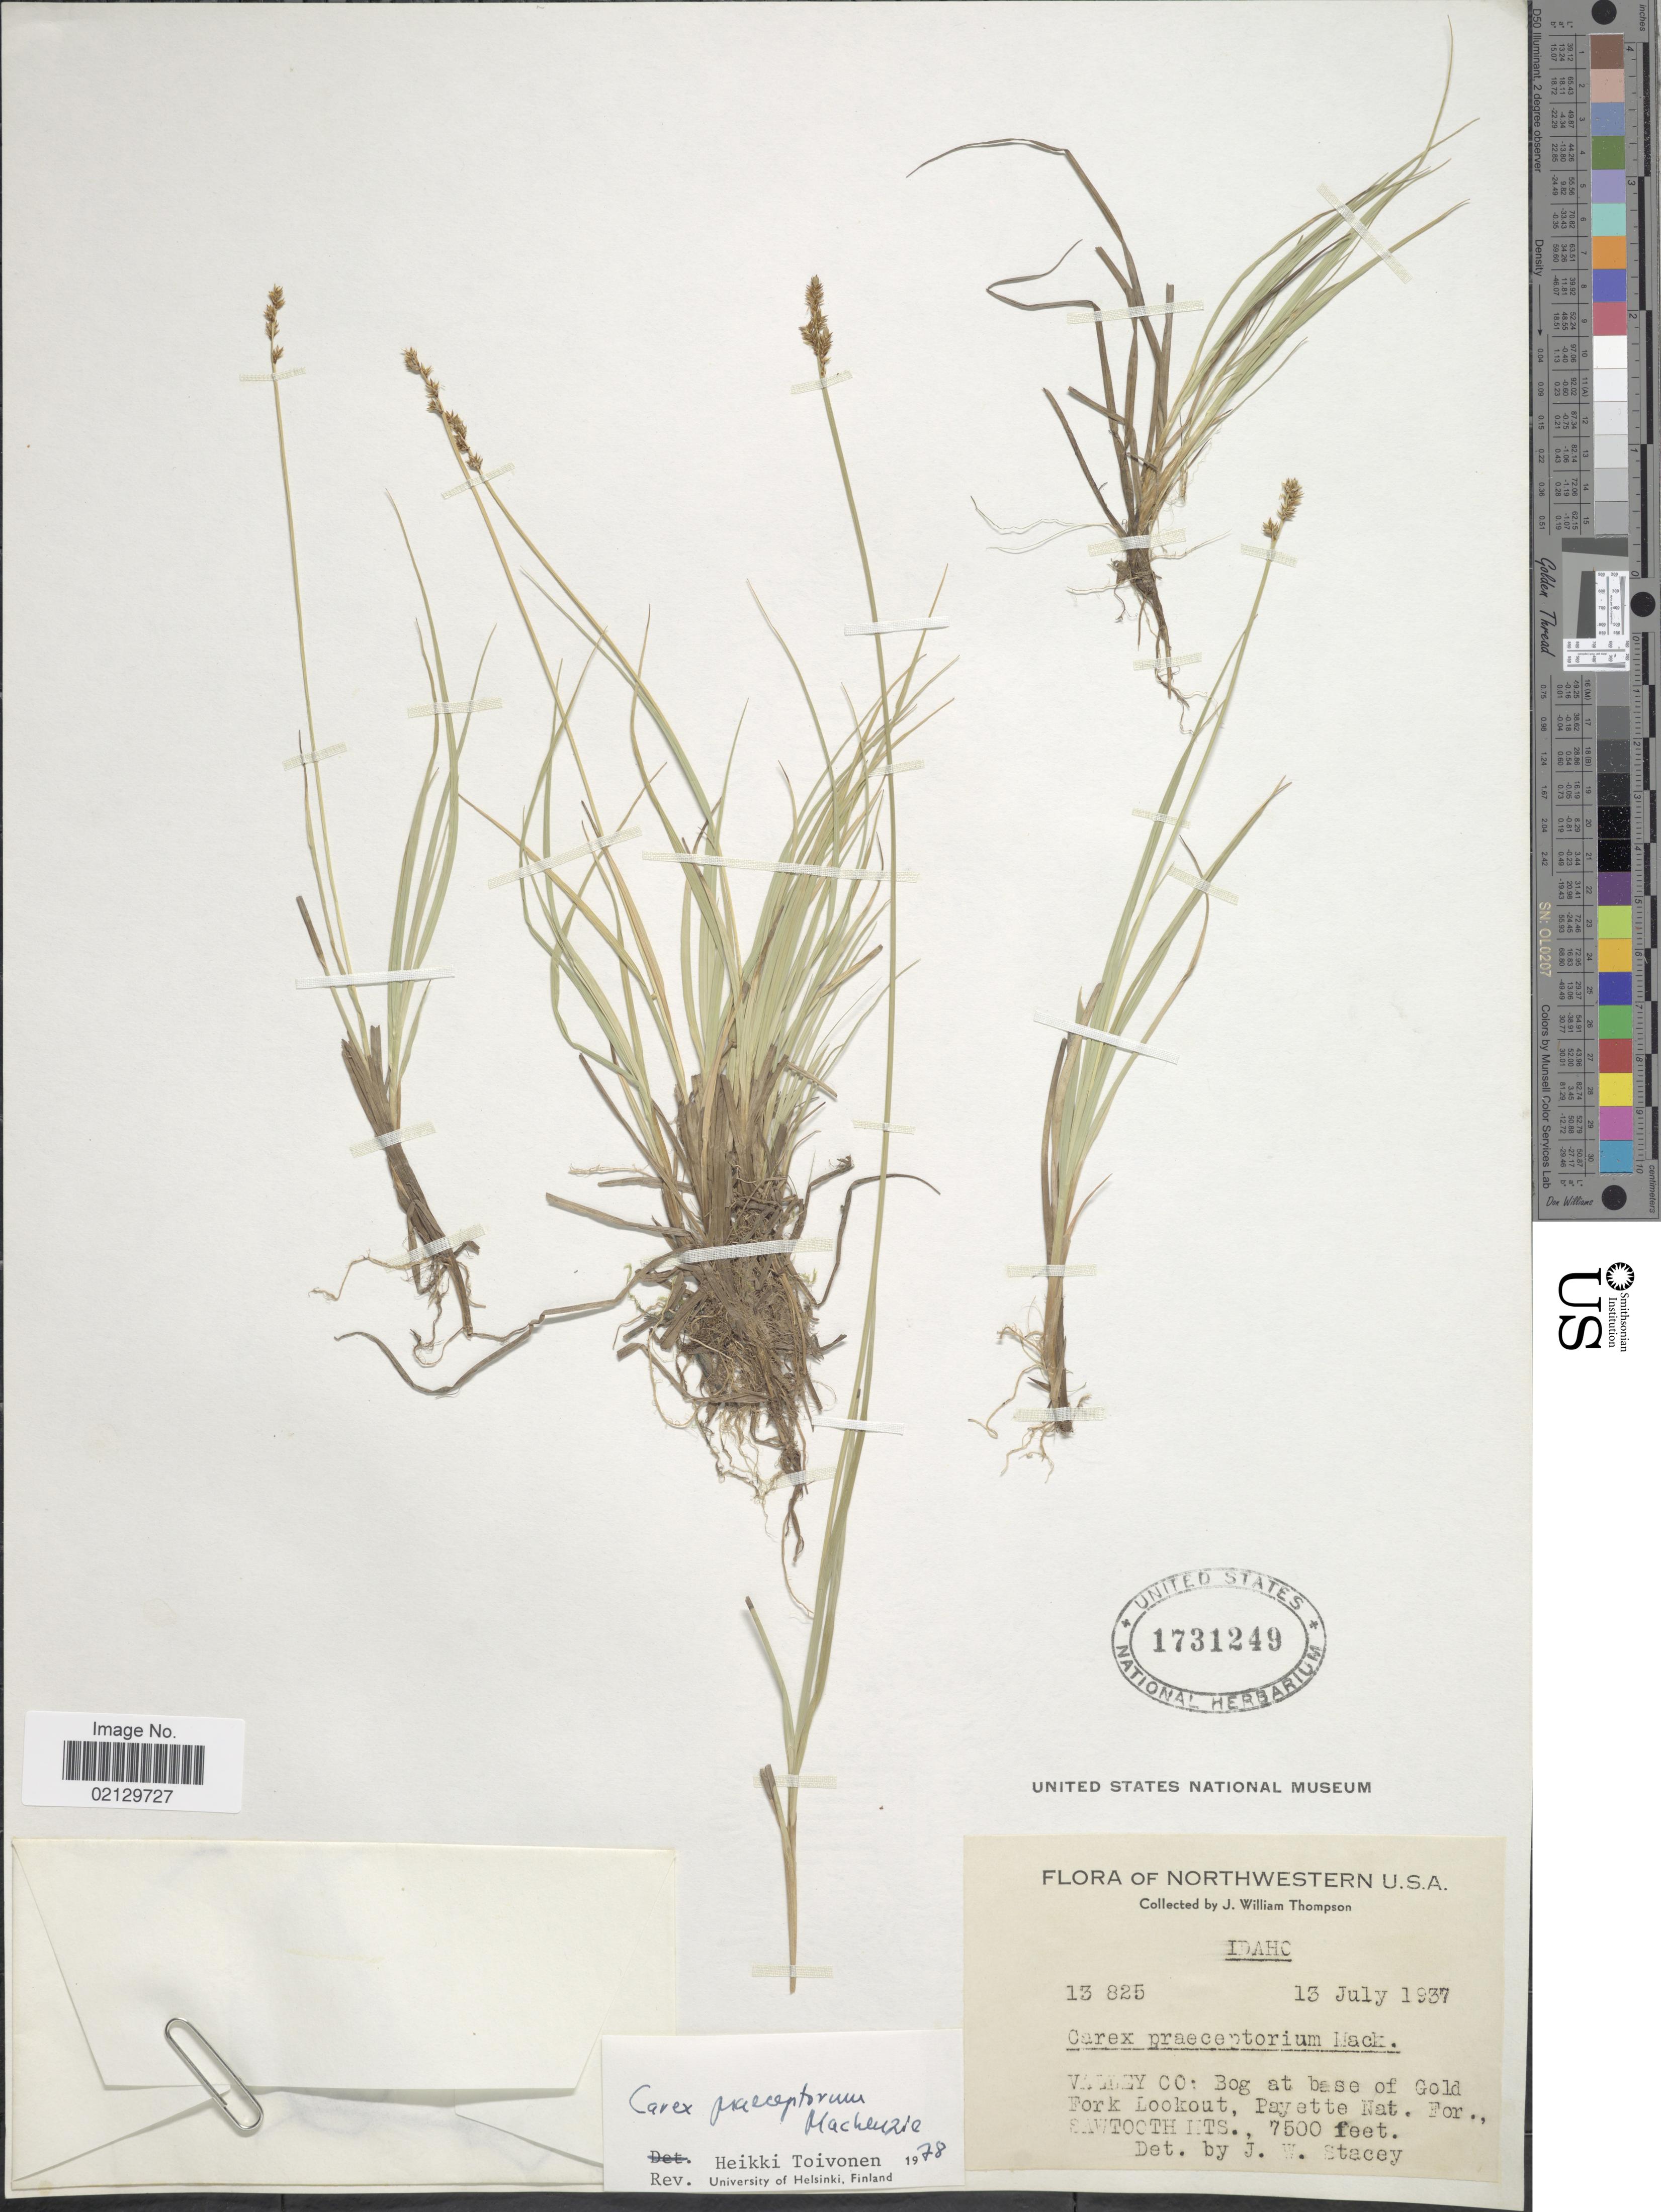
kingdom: Plantae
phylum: Tracheophyta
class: Liliopsida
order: Poales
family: Cyperaceae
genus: Carex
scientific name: Carex praeceptorum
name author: Mack.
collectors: J. W. Thompson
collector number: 13825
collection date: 1937-07-13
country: United States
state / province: Idaho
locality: Valley Co.: Bog at base of Gold Fork Lookout, Payette Nat. For, Sawtooth Mts,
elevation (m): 2286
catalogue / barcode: US 1731249